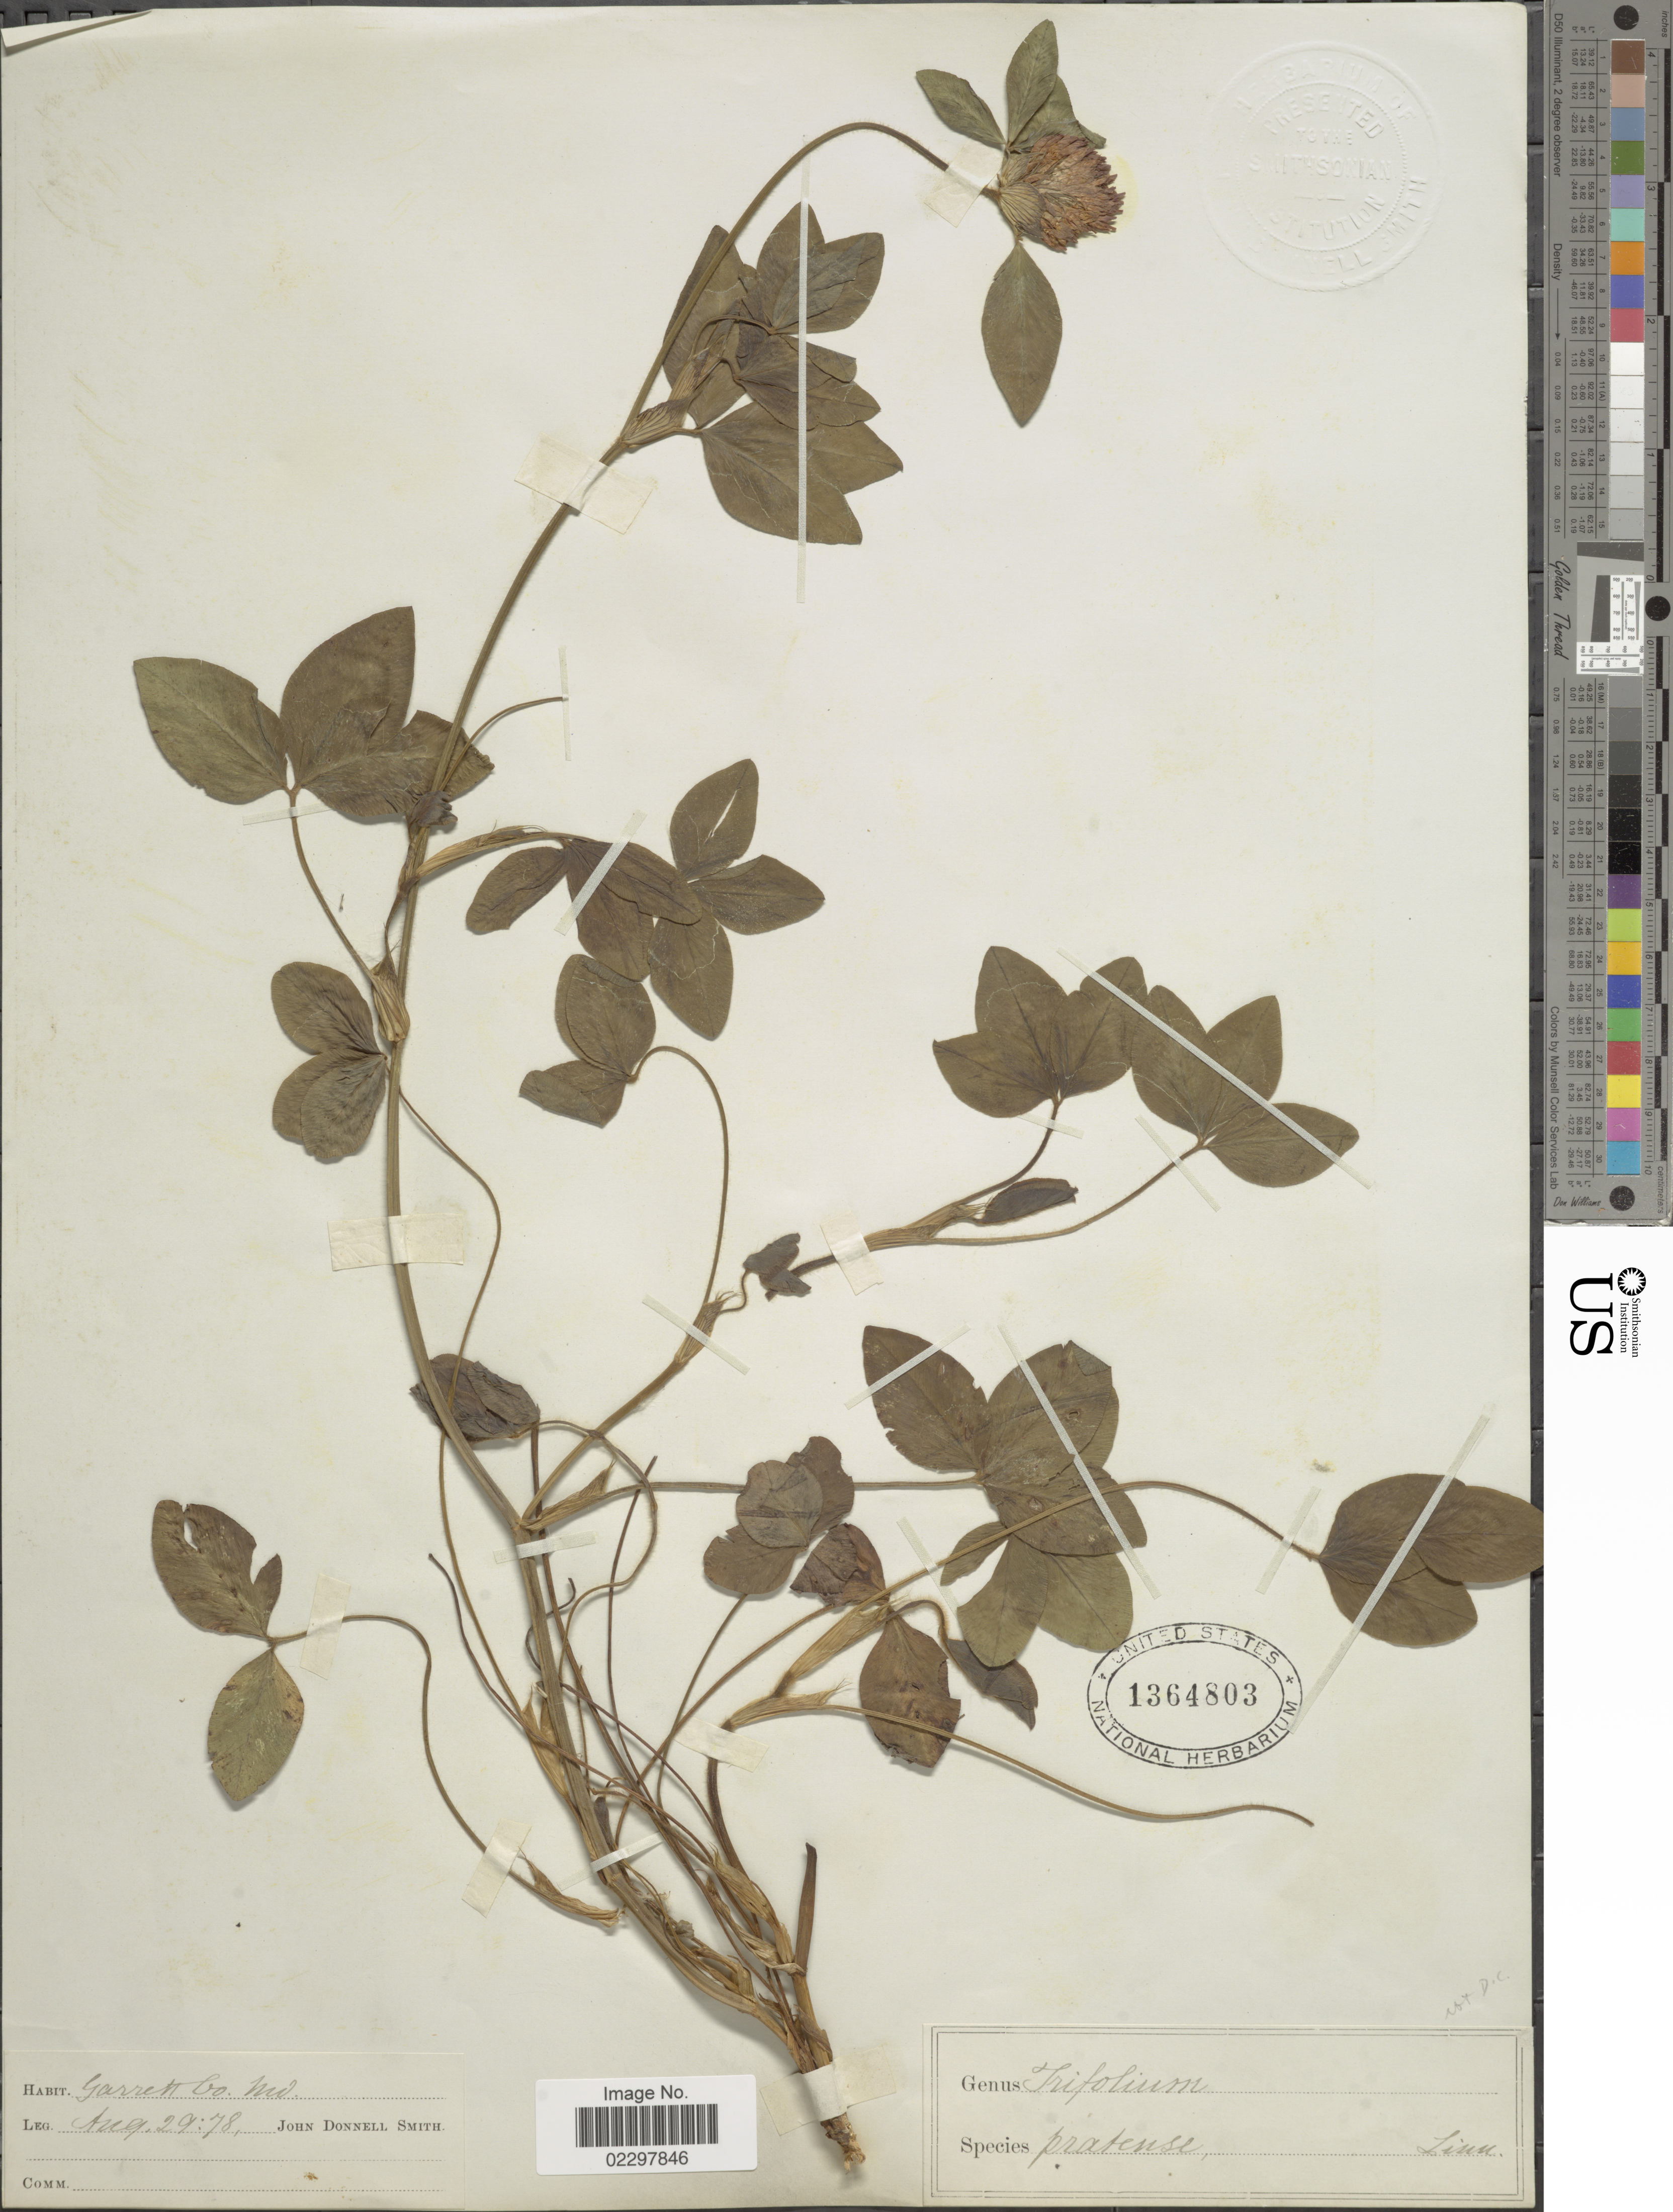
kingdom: Plantae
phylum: Tracheophyta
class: Magnoliopsida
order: Fabales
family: Fabaceae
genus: Trifolium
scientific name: Trifolium pratense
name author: L.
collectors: J. Donnell Smith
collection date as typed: Transcribed d/m/y: 29/8/78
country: United States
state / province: Maryland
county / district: Garrett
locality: Garrett Co., Md.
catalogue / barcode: US 1364803